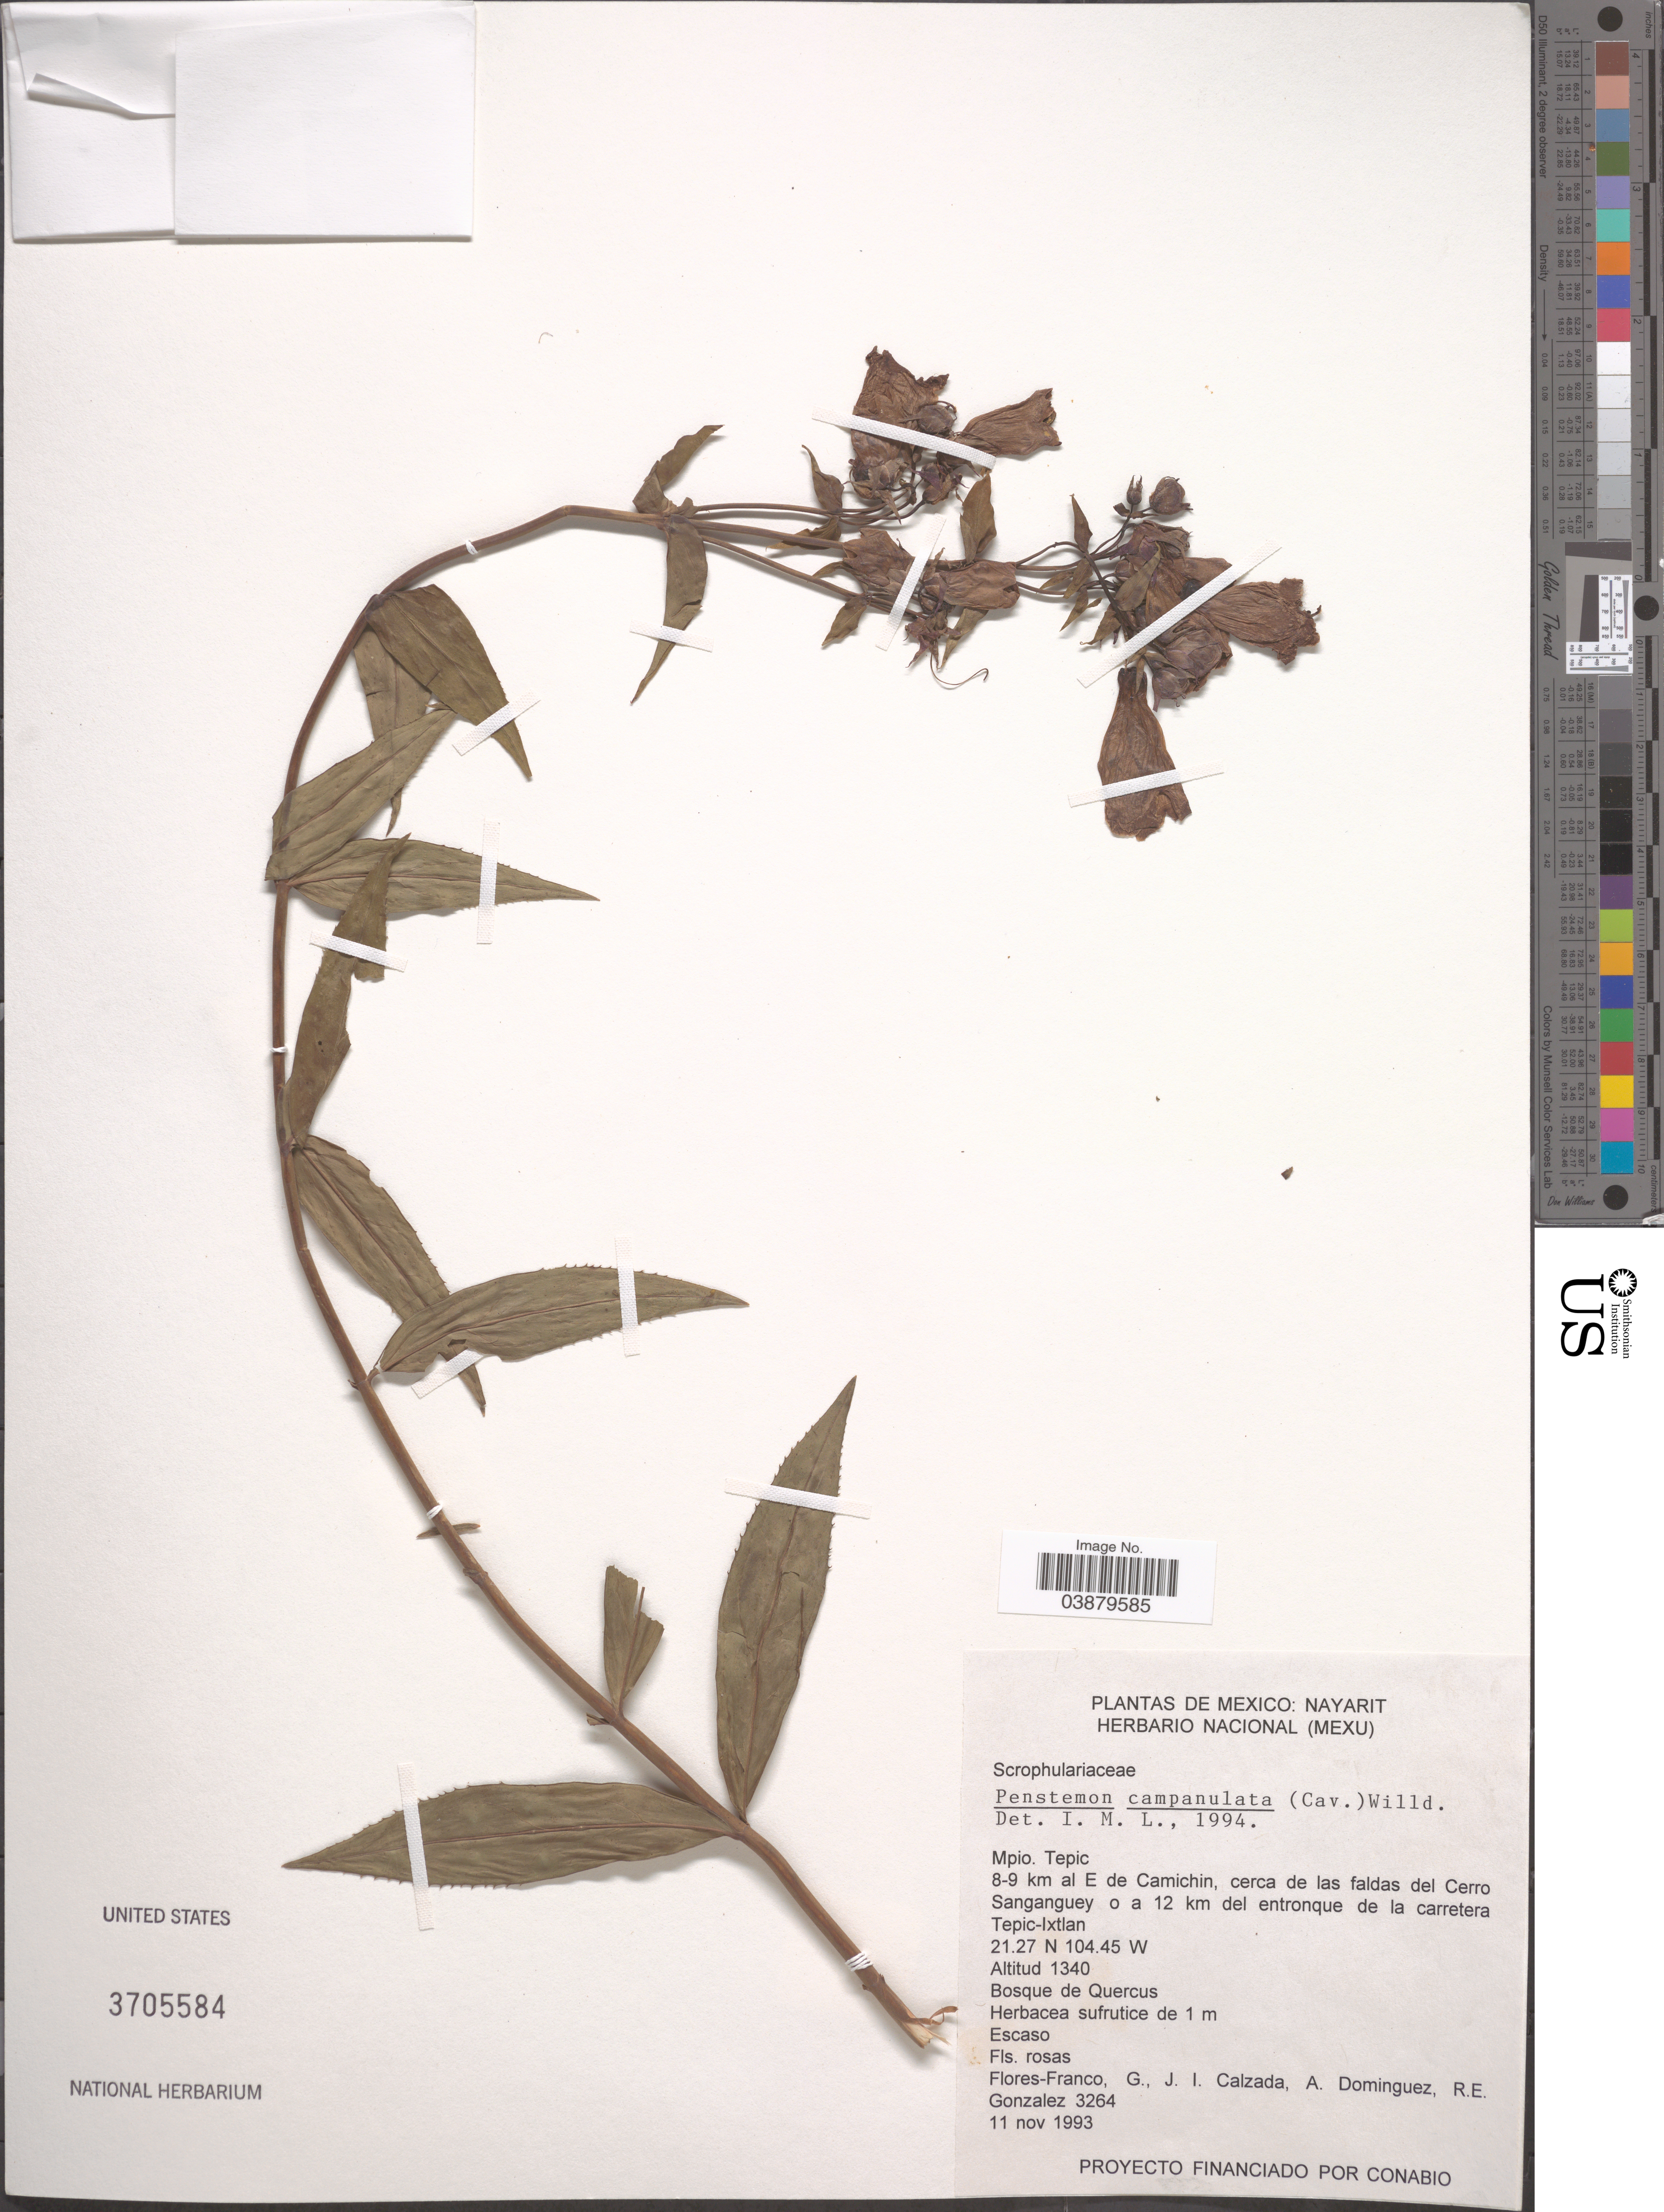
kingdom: Plantae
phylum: Tracheophyta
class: Magnoliopsida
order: Lamiales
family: Plantaginaceae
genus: Penstemon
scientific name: Penstemon campanulatus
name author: (Cav.) Willd.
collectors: G. Flores F., J. I. Calzada, A. Dominguez & R. Gonzalez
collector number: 3264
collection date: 1993-11-11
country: Mexico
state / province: Nayarit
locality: Mpio. Tepic. 8-9 km al E de Camichin, cerca de las faldas del Cerro Sanganguey o a 12 km del entronque de la carretera Tepic-Ixtlan.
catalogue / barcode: US 3705584